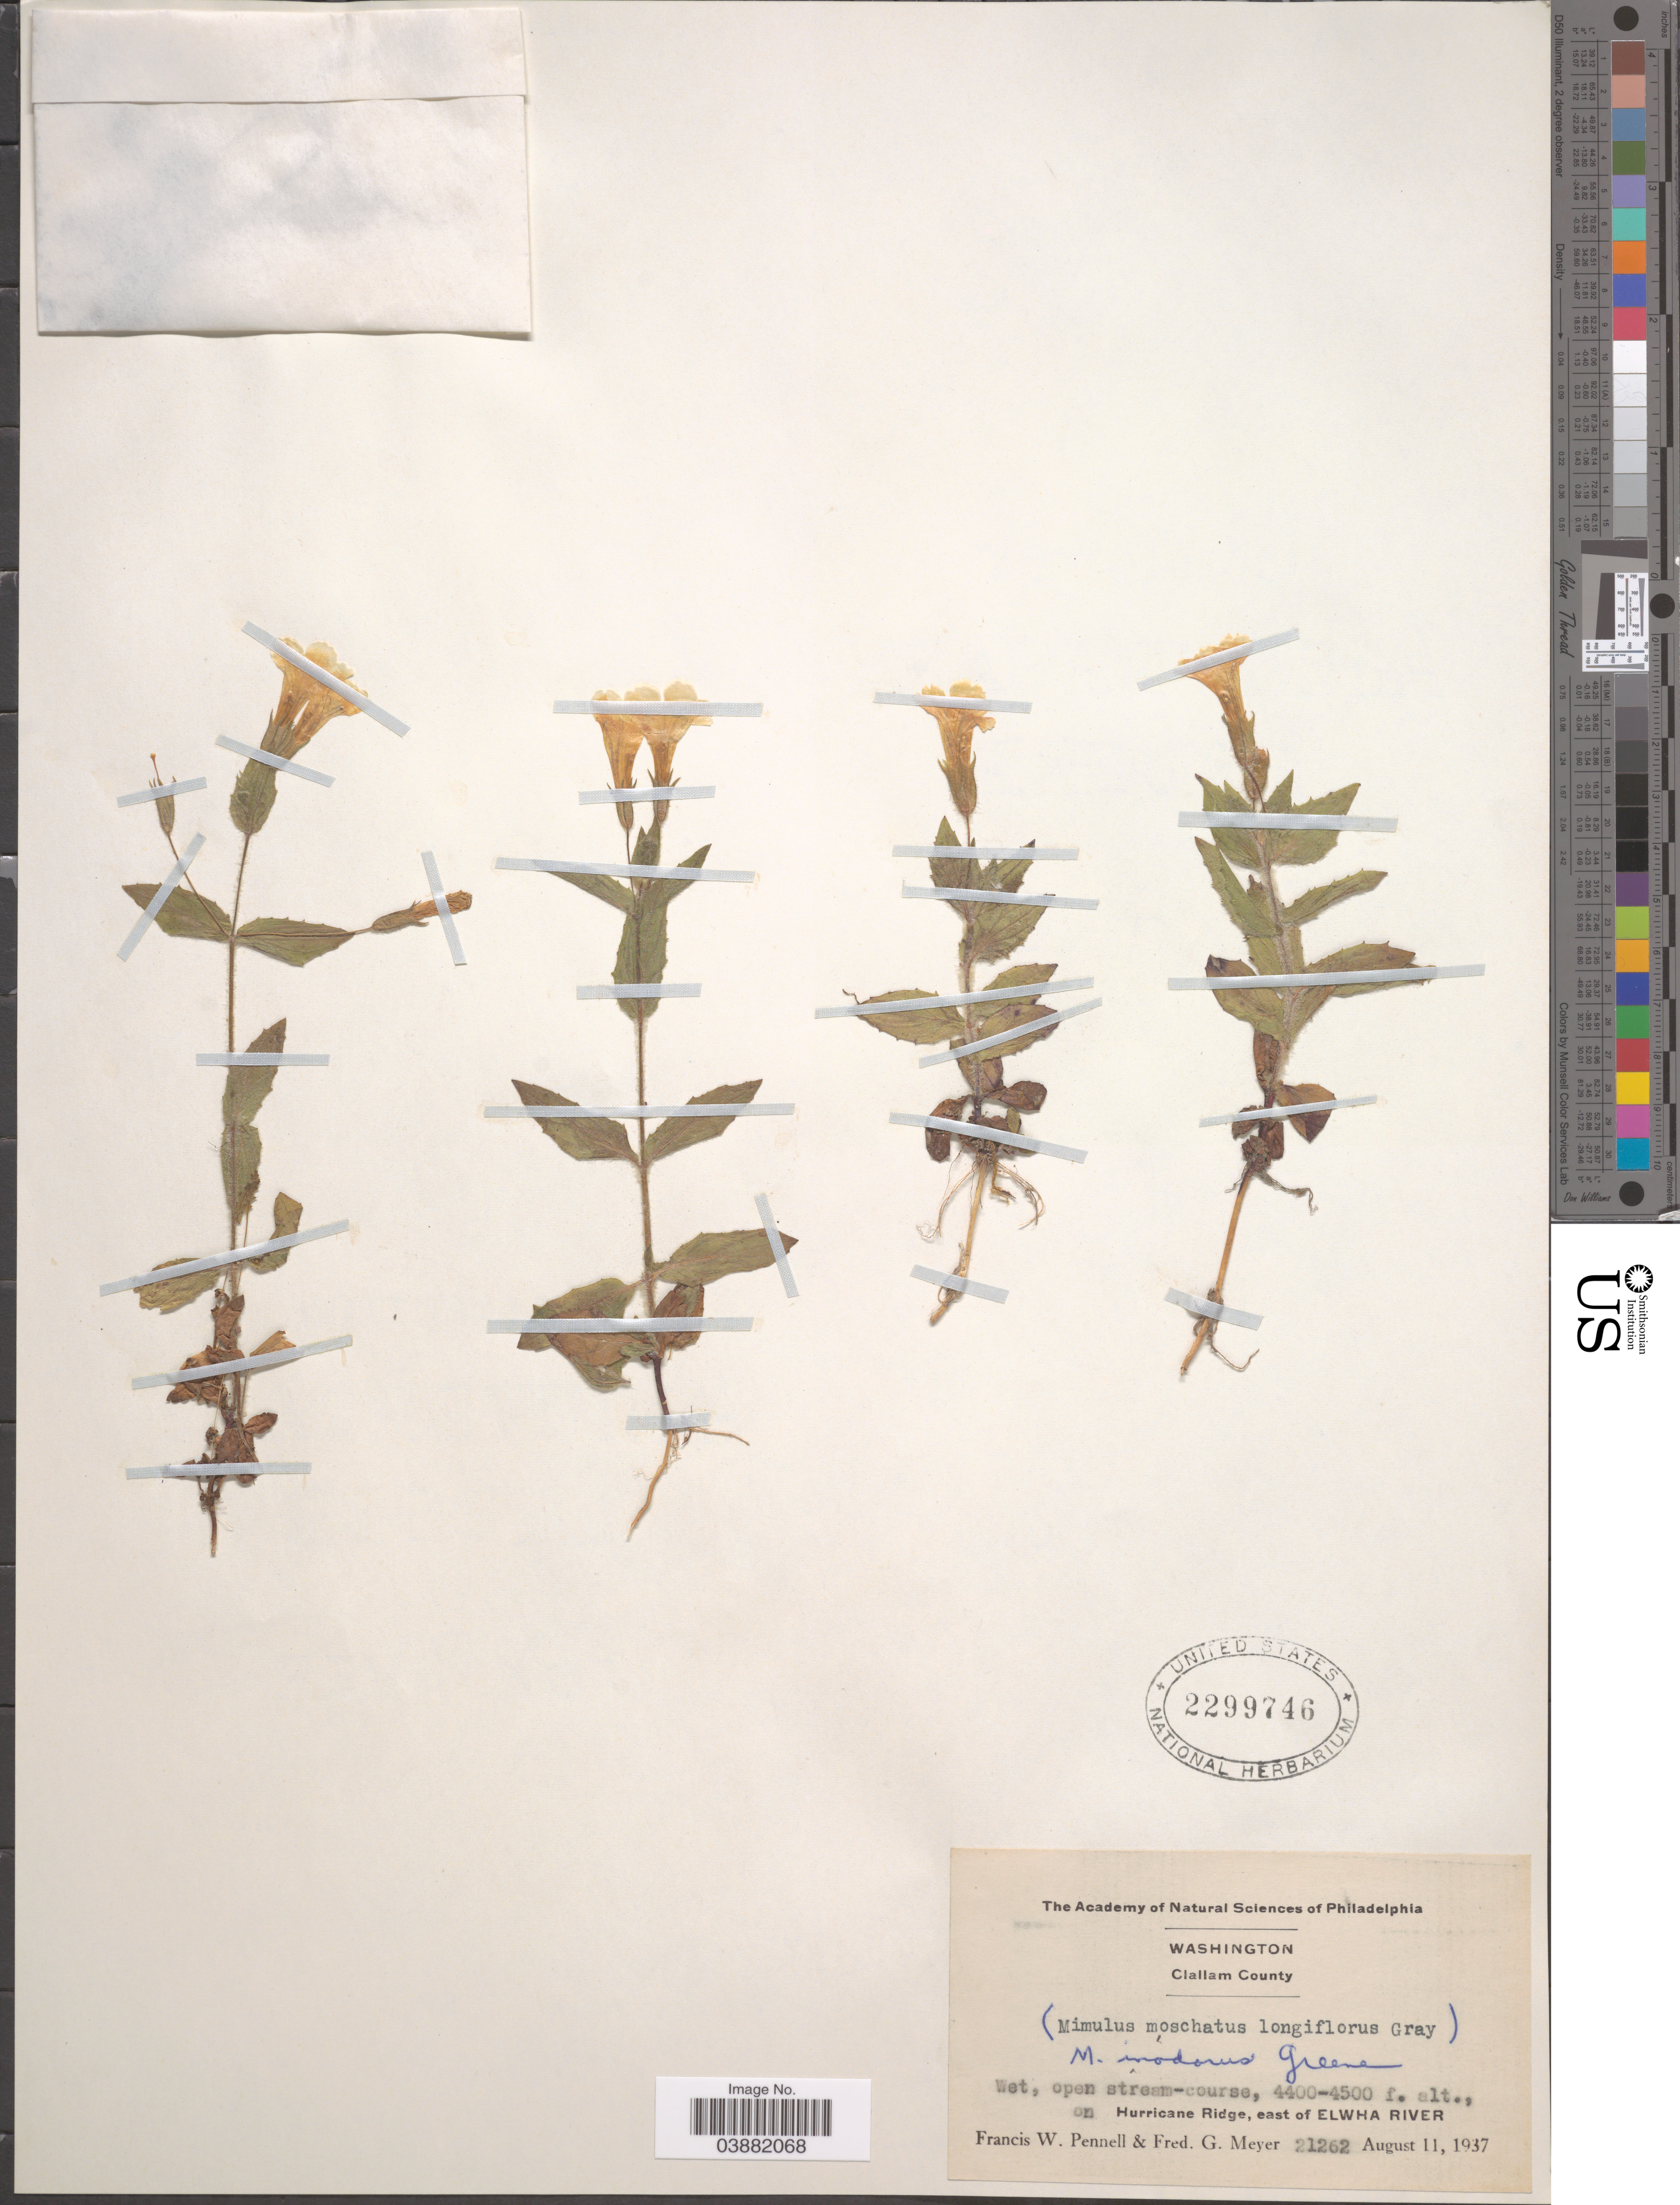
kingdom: Plantae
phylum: Tracheophyta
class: Magnoliopsida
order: Lamiales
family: Phrymaceae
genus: Mimulus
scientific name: Mimulus inodorus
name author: Greene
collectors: F. W. Pennell & F. G. Meyer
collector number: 21262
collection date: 1937-08-11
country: United States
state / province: Washington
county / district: Clallam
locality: Clallam County. On Hurricane Ridge, east of Elwha River.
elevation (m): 1341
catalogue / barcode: US 2299746